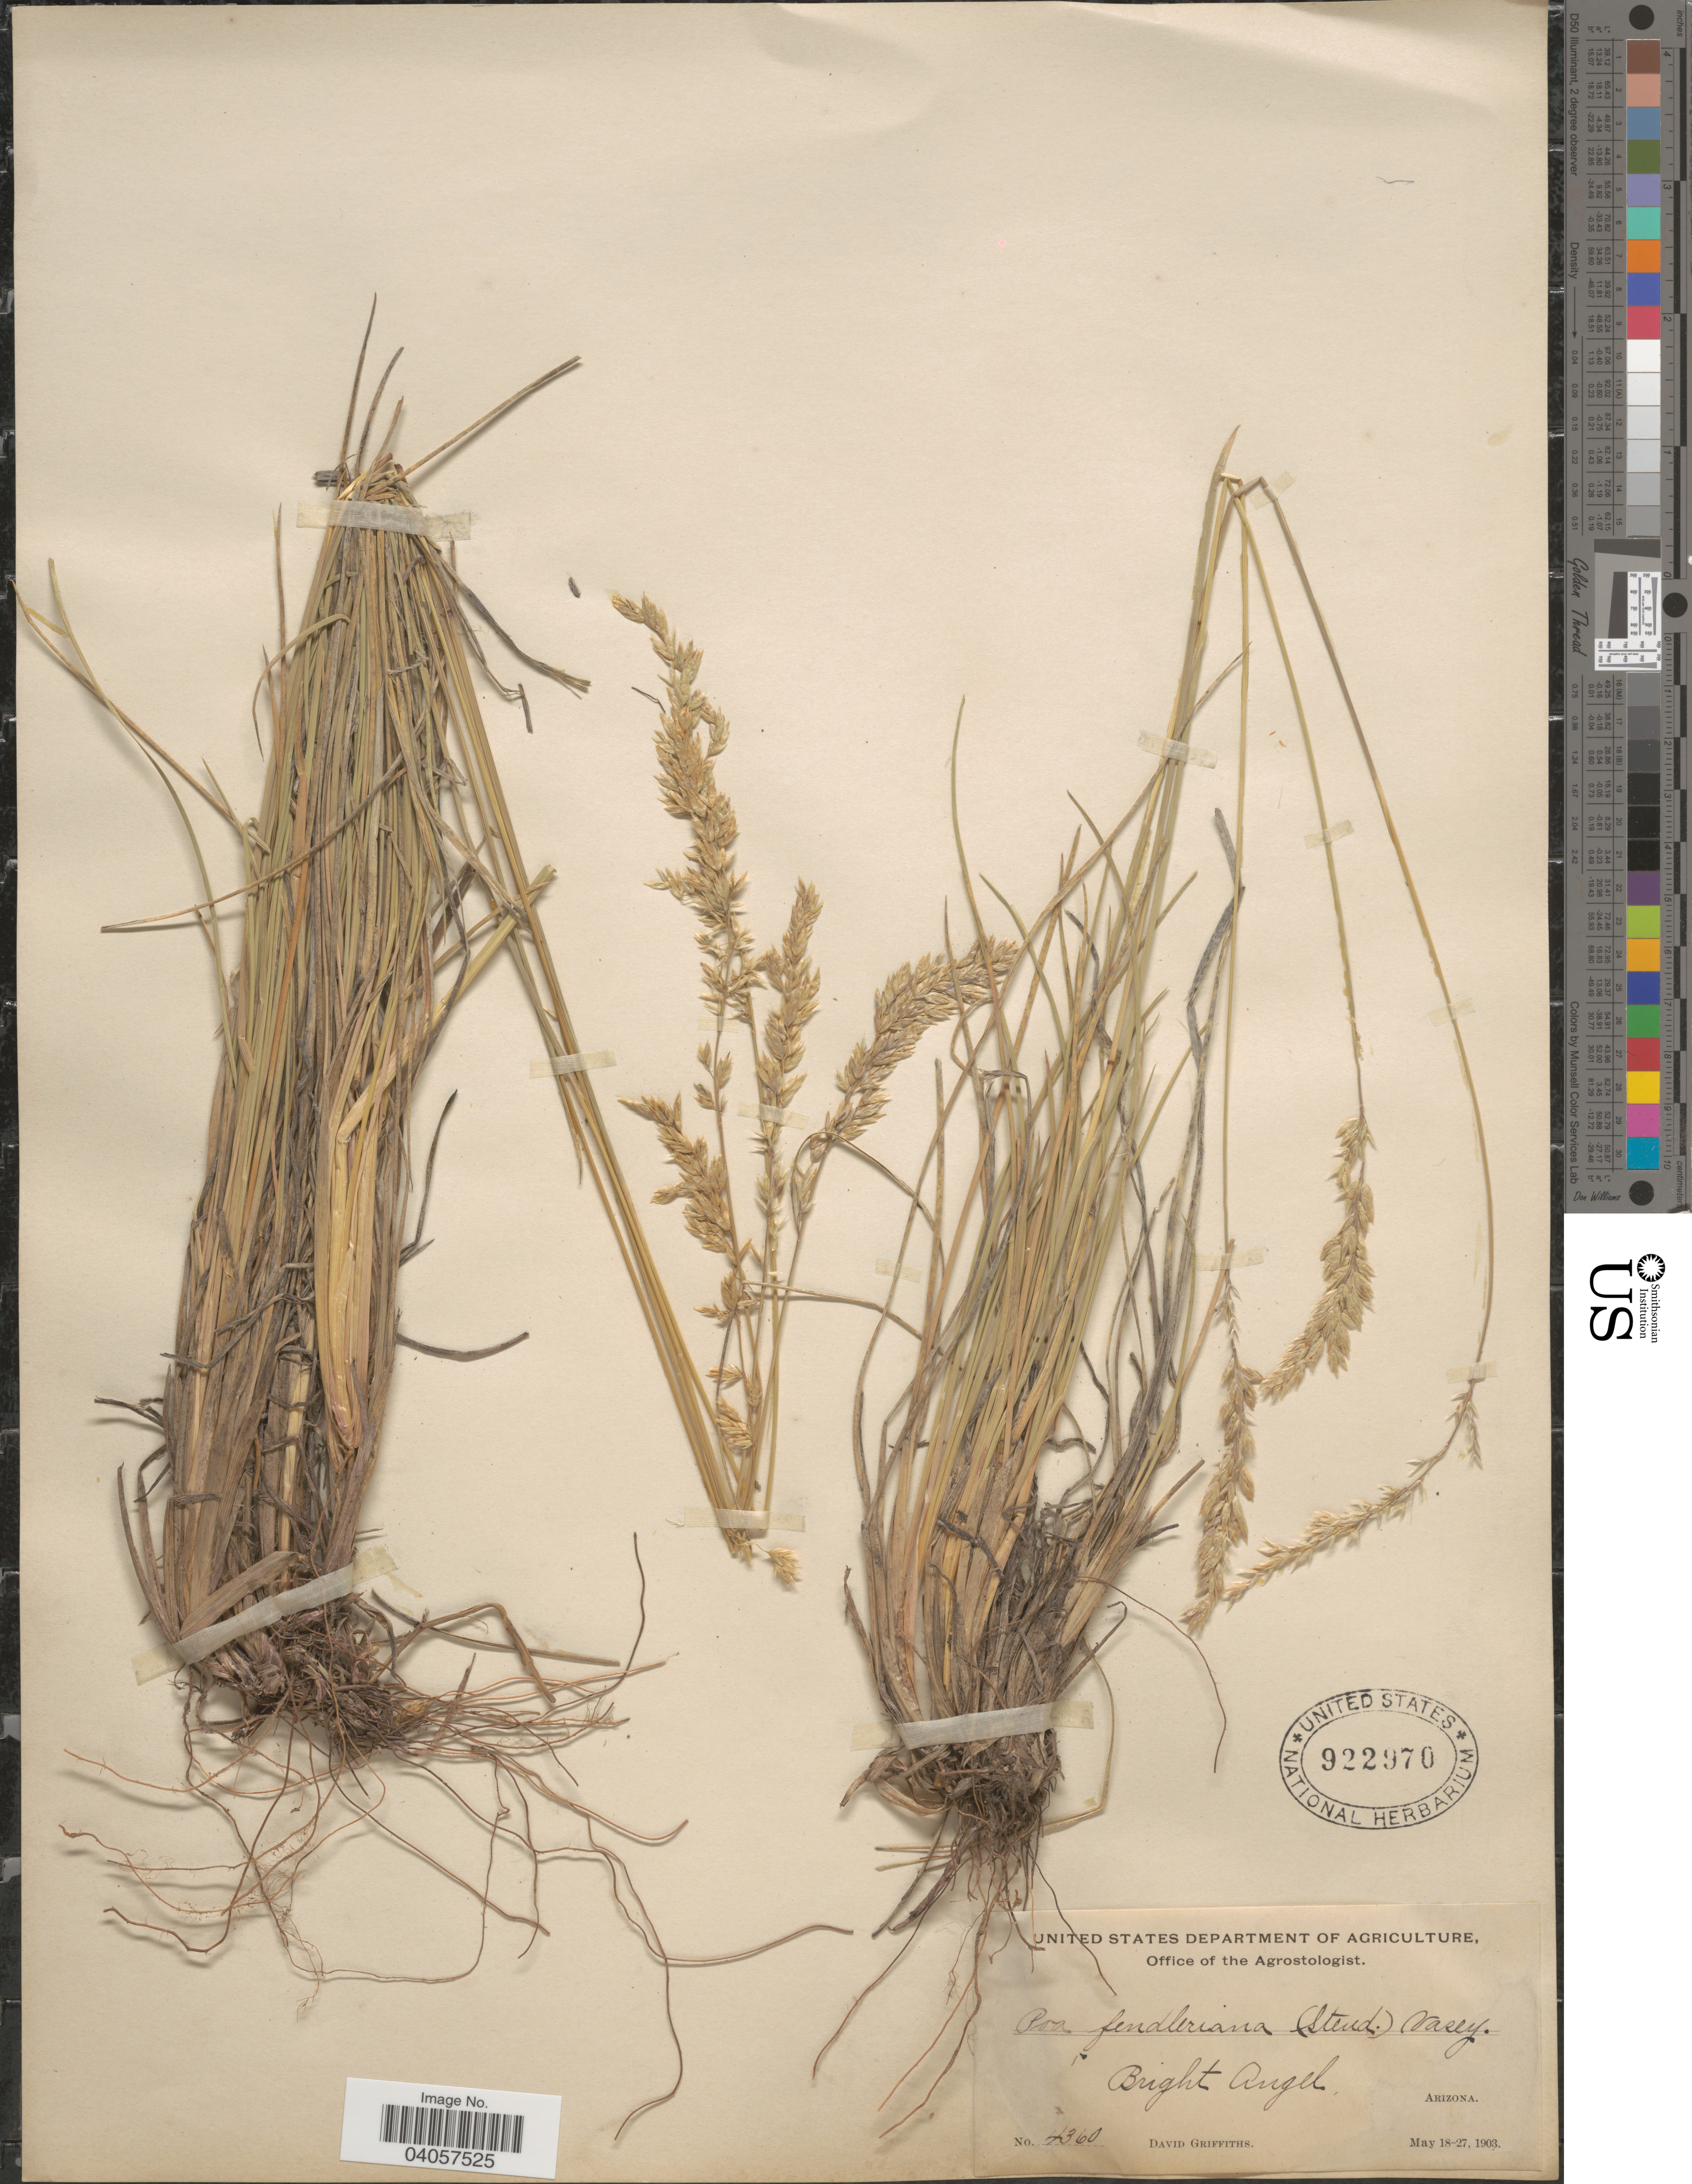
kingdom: Plantae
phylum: Tracheophyta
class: Liliopsida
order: Poales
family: Poaceae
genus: Poa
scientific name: Poa fendleriana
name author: (Steud.) Vasey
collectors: D. Griffiths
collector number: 4360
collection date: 1903-05-18/1903-05-27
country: United States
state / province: Arizona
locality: Bright Angel.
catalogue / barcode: US 922970